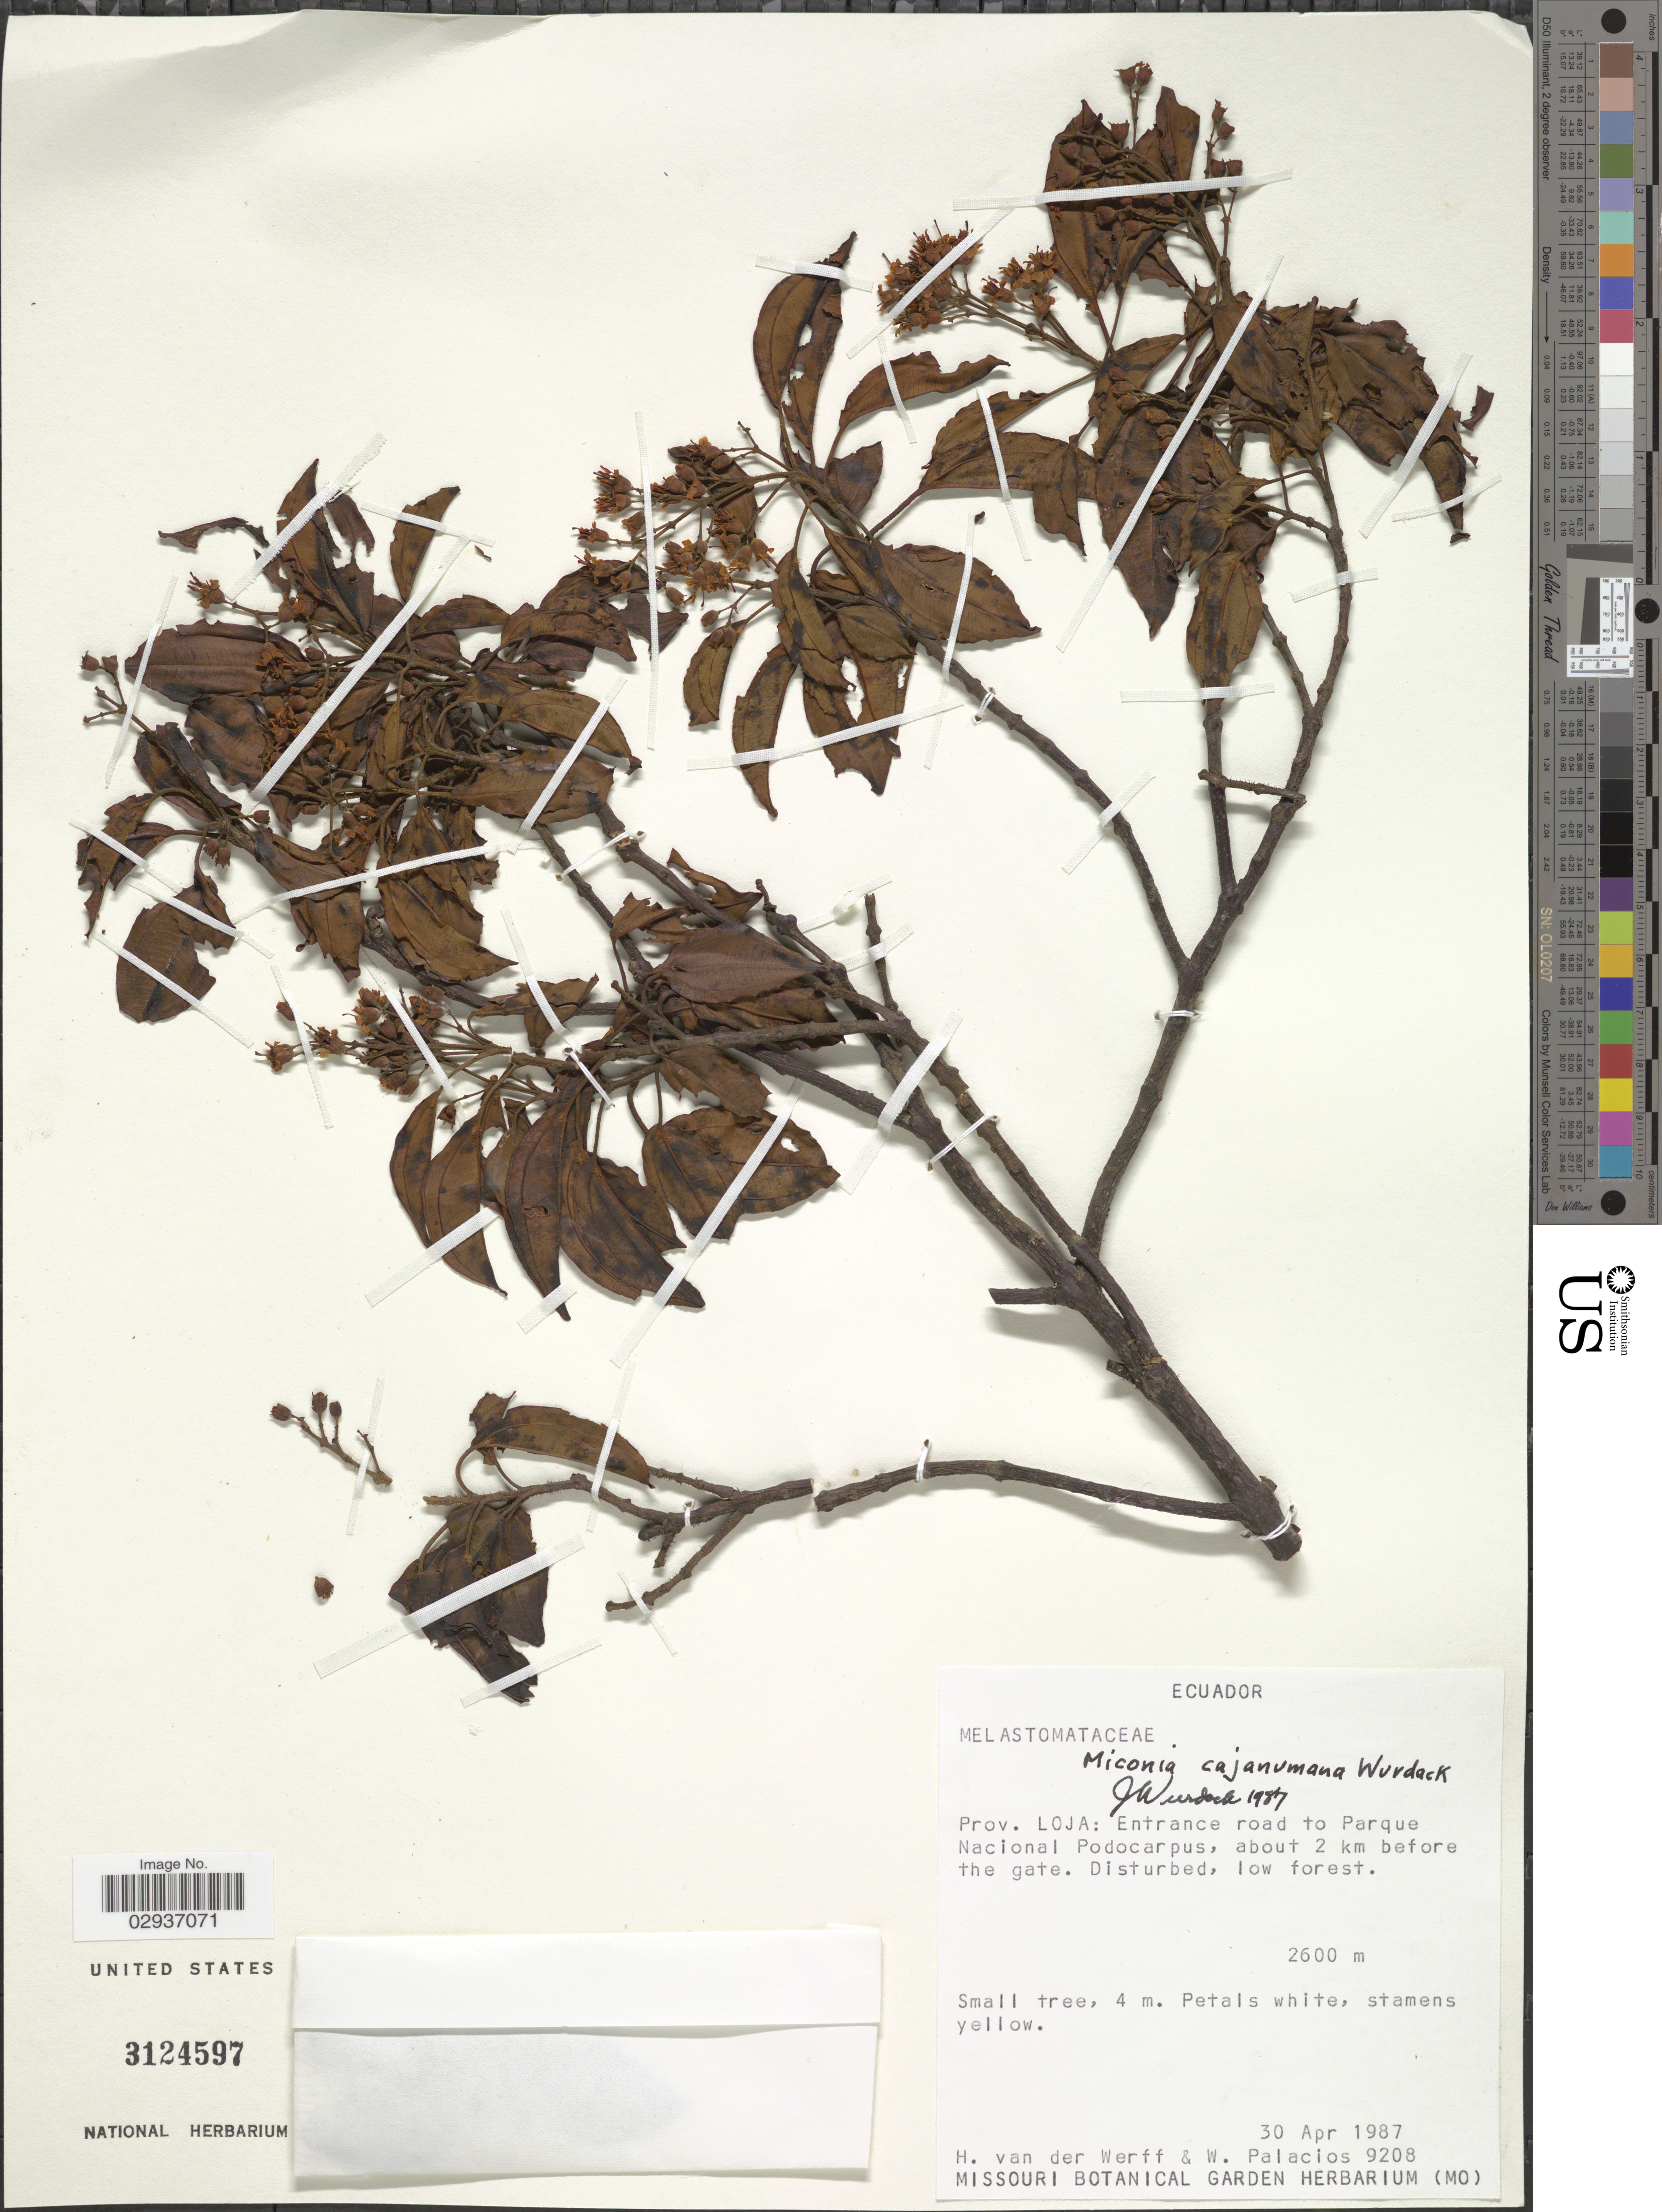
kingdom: Plantae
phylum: Tracheophyta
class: Magnoliopsida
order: Myrtales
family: Melastomataceae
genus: Miconia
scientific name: Miconia cajanumana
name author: Wurdack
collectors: H. van der Werff & W. Palacios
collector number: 9208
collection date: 1987-04-30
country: Ecuador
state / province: Loja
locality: Prov. Loja: Entrance road to Parque Nacional Podocarpus, about 2 km before the gate.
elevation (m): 2600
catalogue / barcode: US 3124597